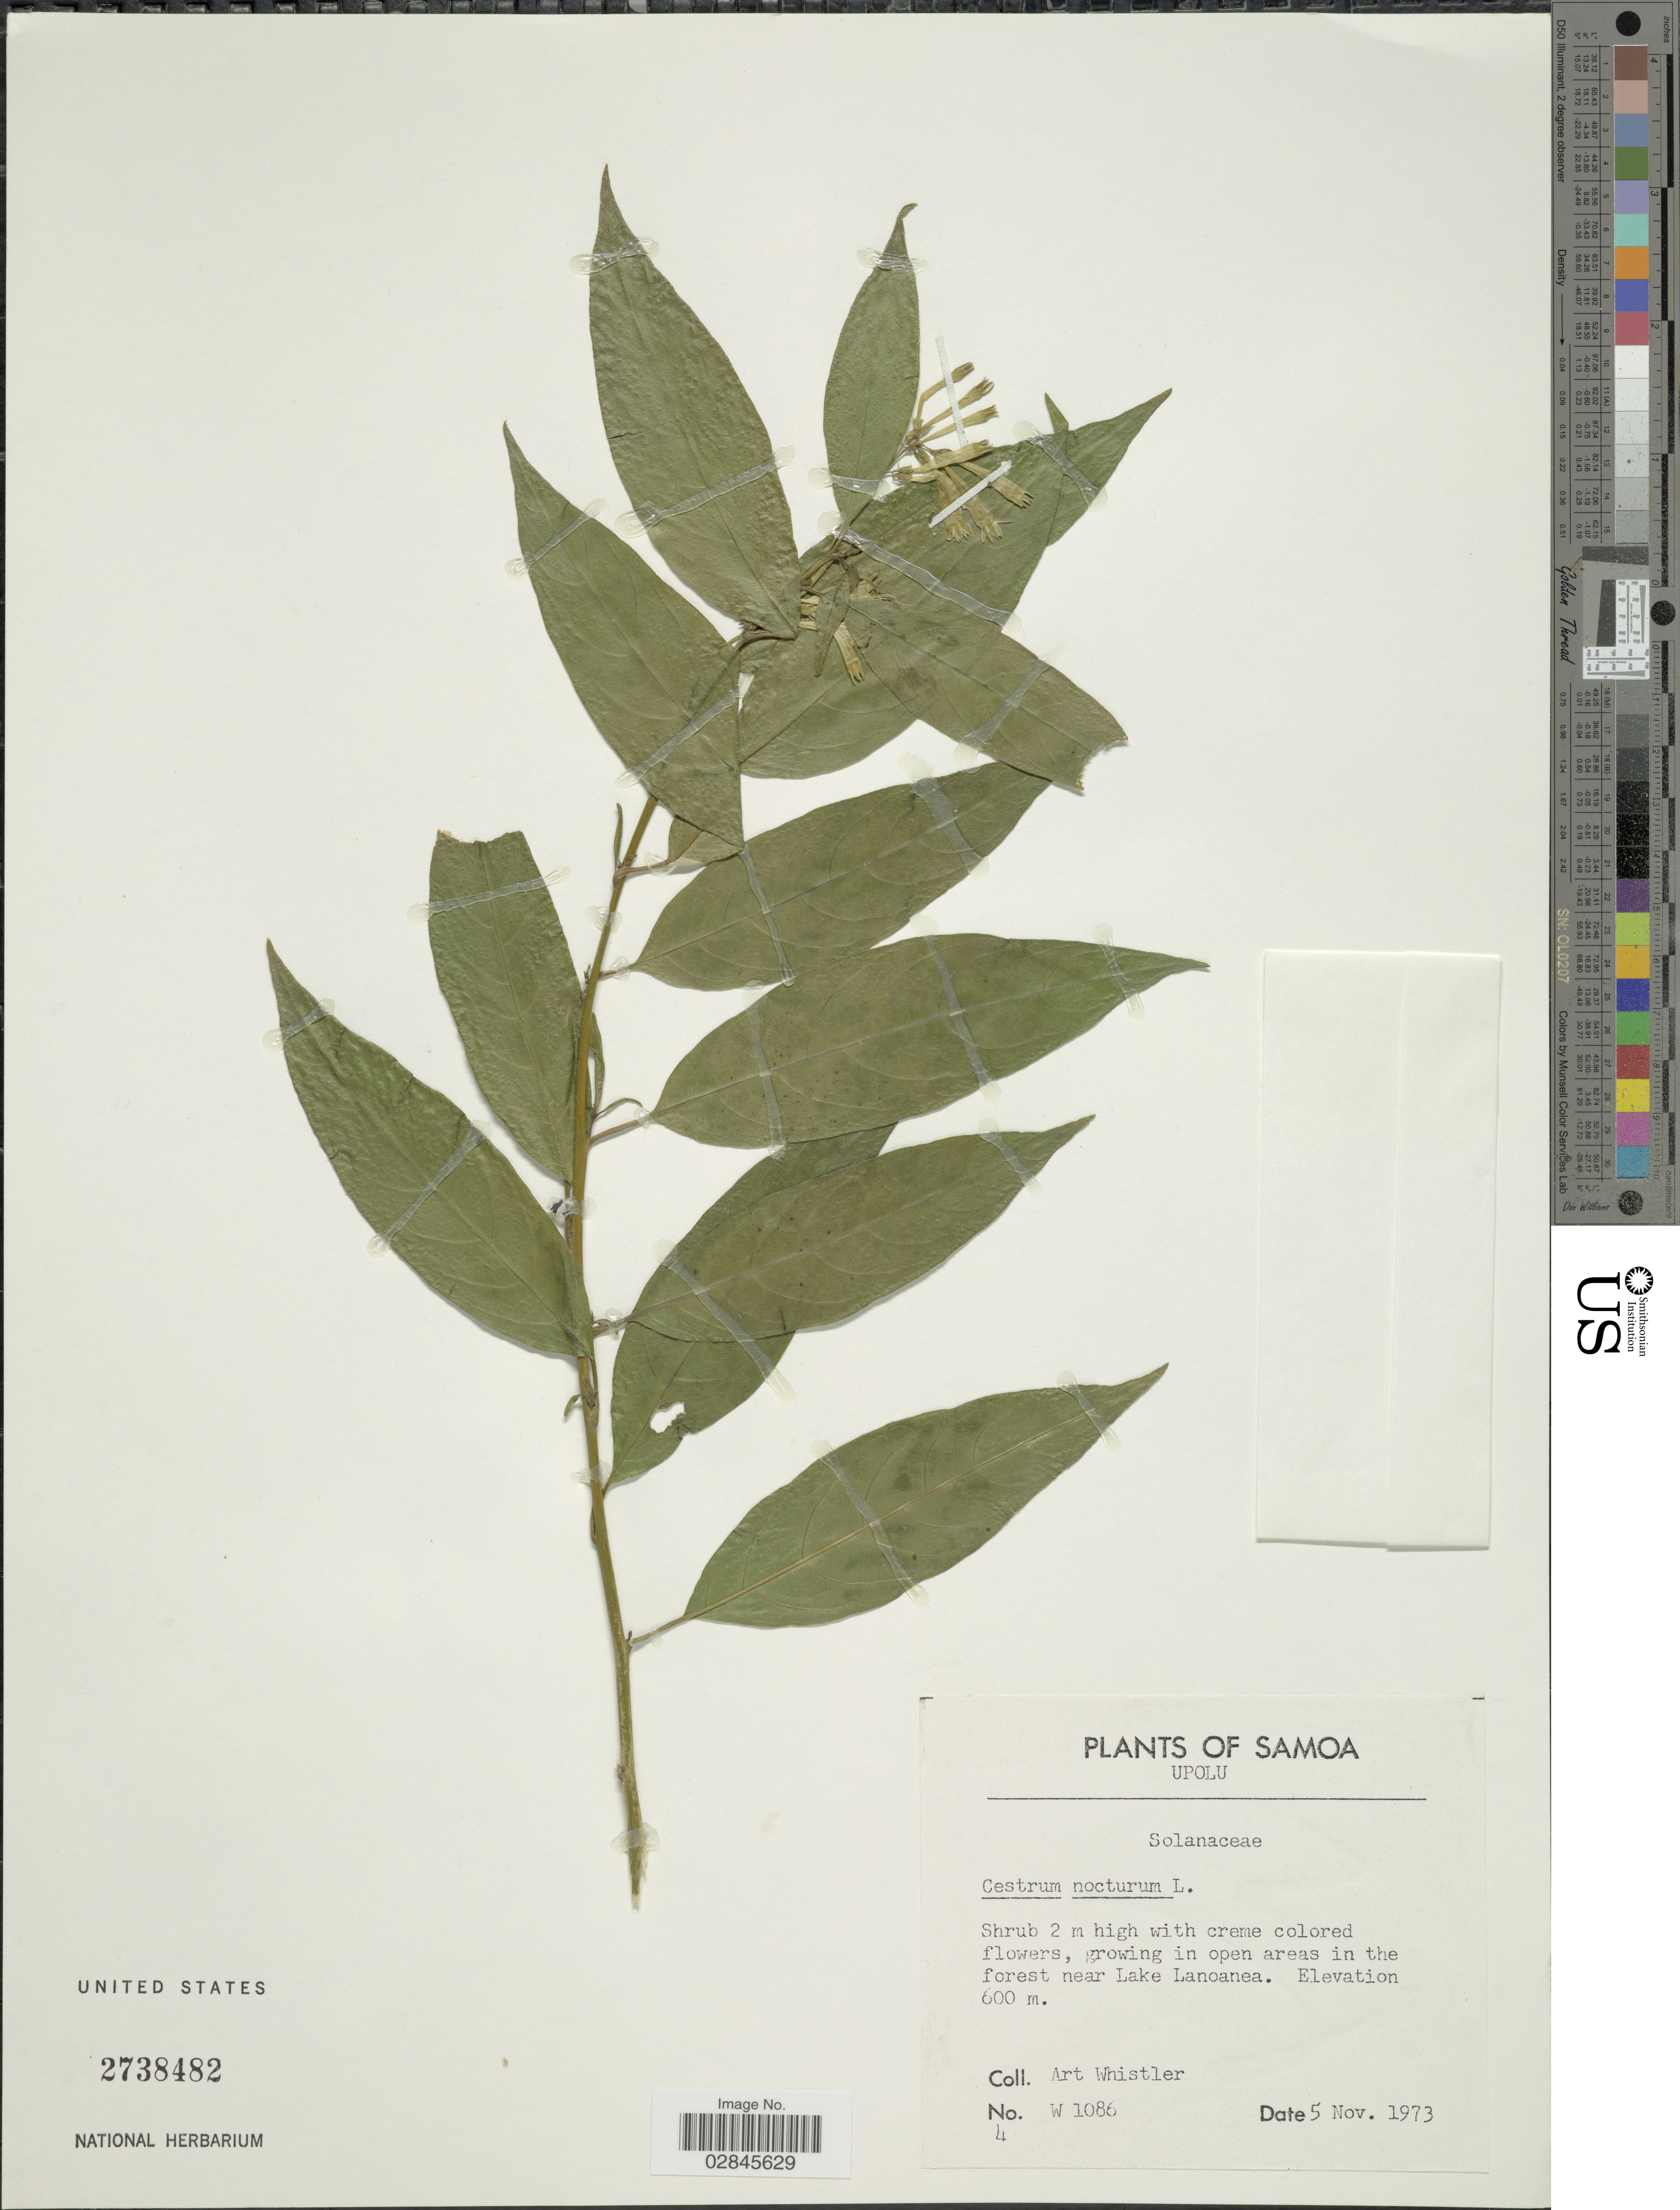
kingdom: Plantae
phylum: Tracheophyta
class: Magnoliopsida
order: Solanales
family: Solanaceae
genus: Cestrum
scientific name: Cestrum nocturnum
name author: L.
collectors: A. Whistler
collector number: W1086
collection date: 1973-11-05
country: Samoa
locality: Samoa. Upolu. In the forest near Lake Lanoanea.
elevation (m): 600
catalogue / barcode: US 2738482